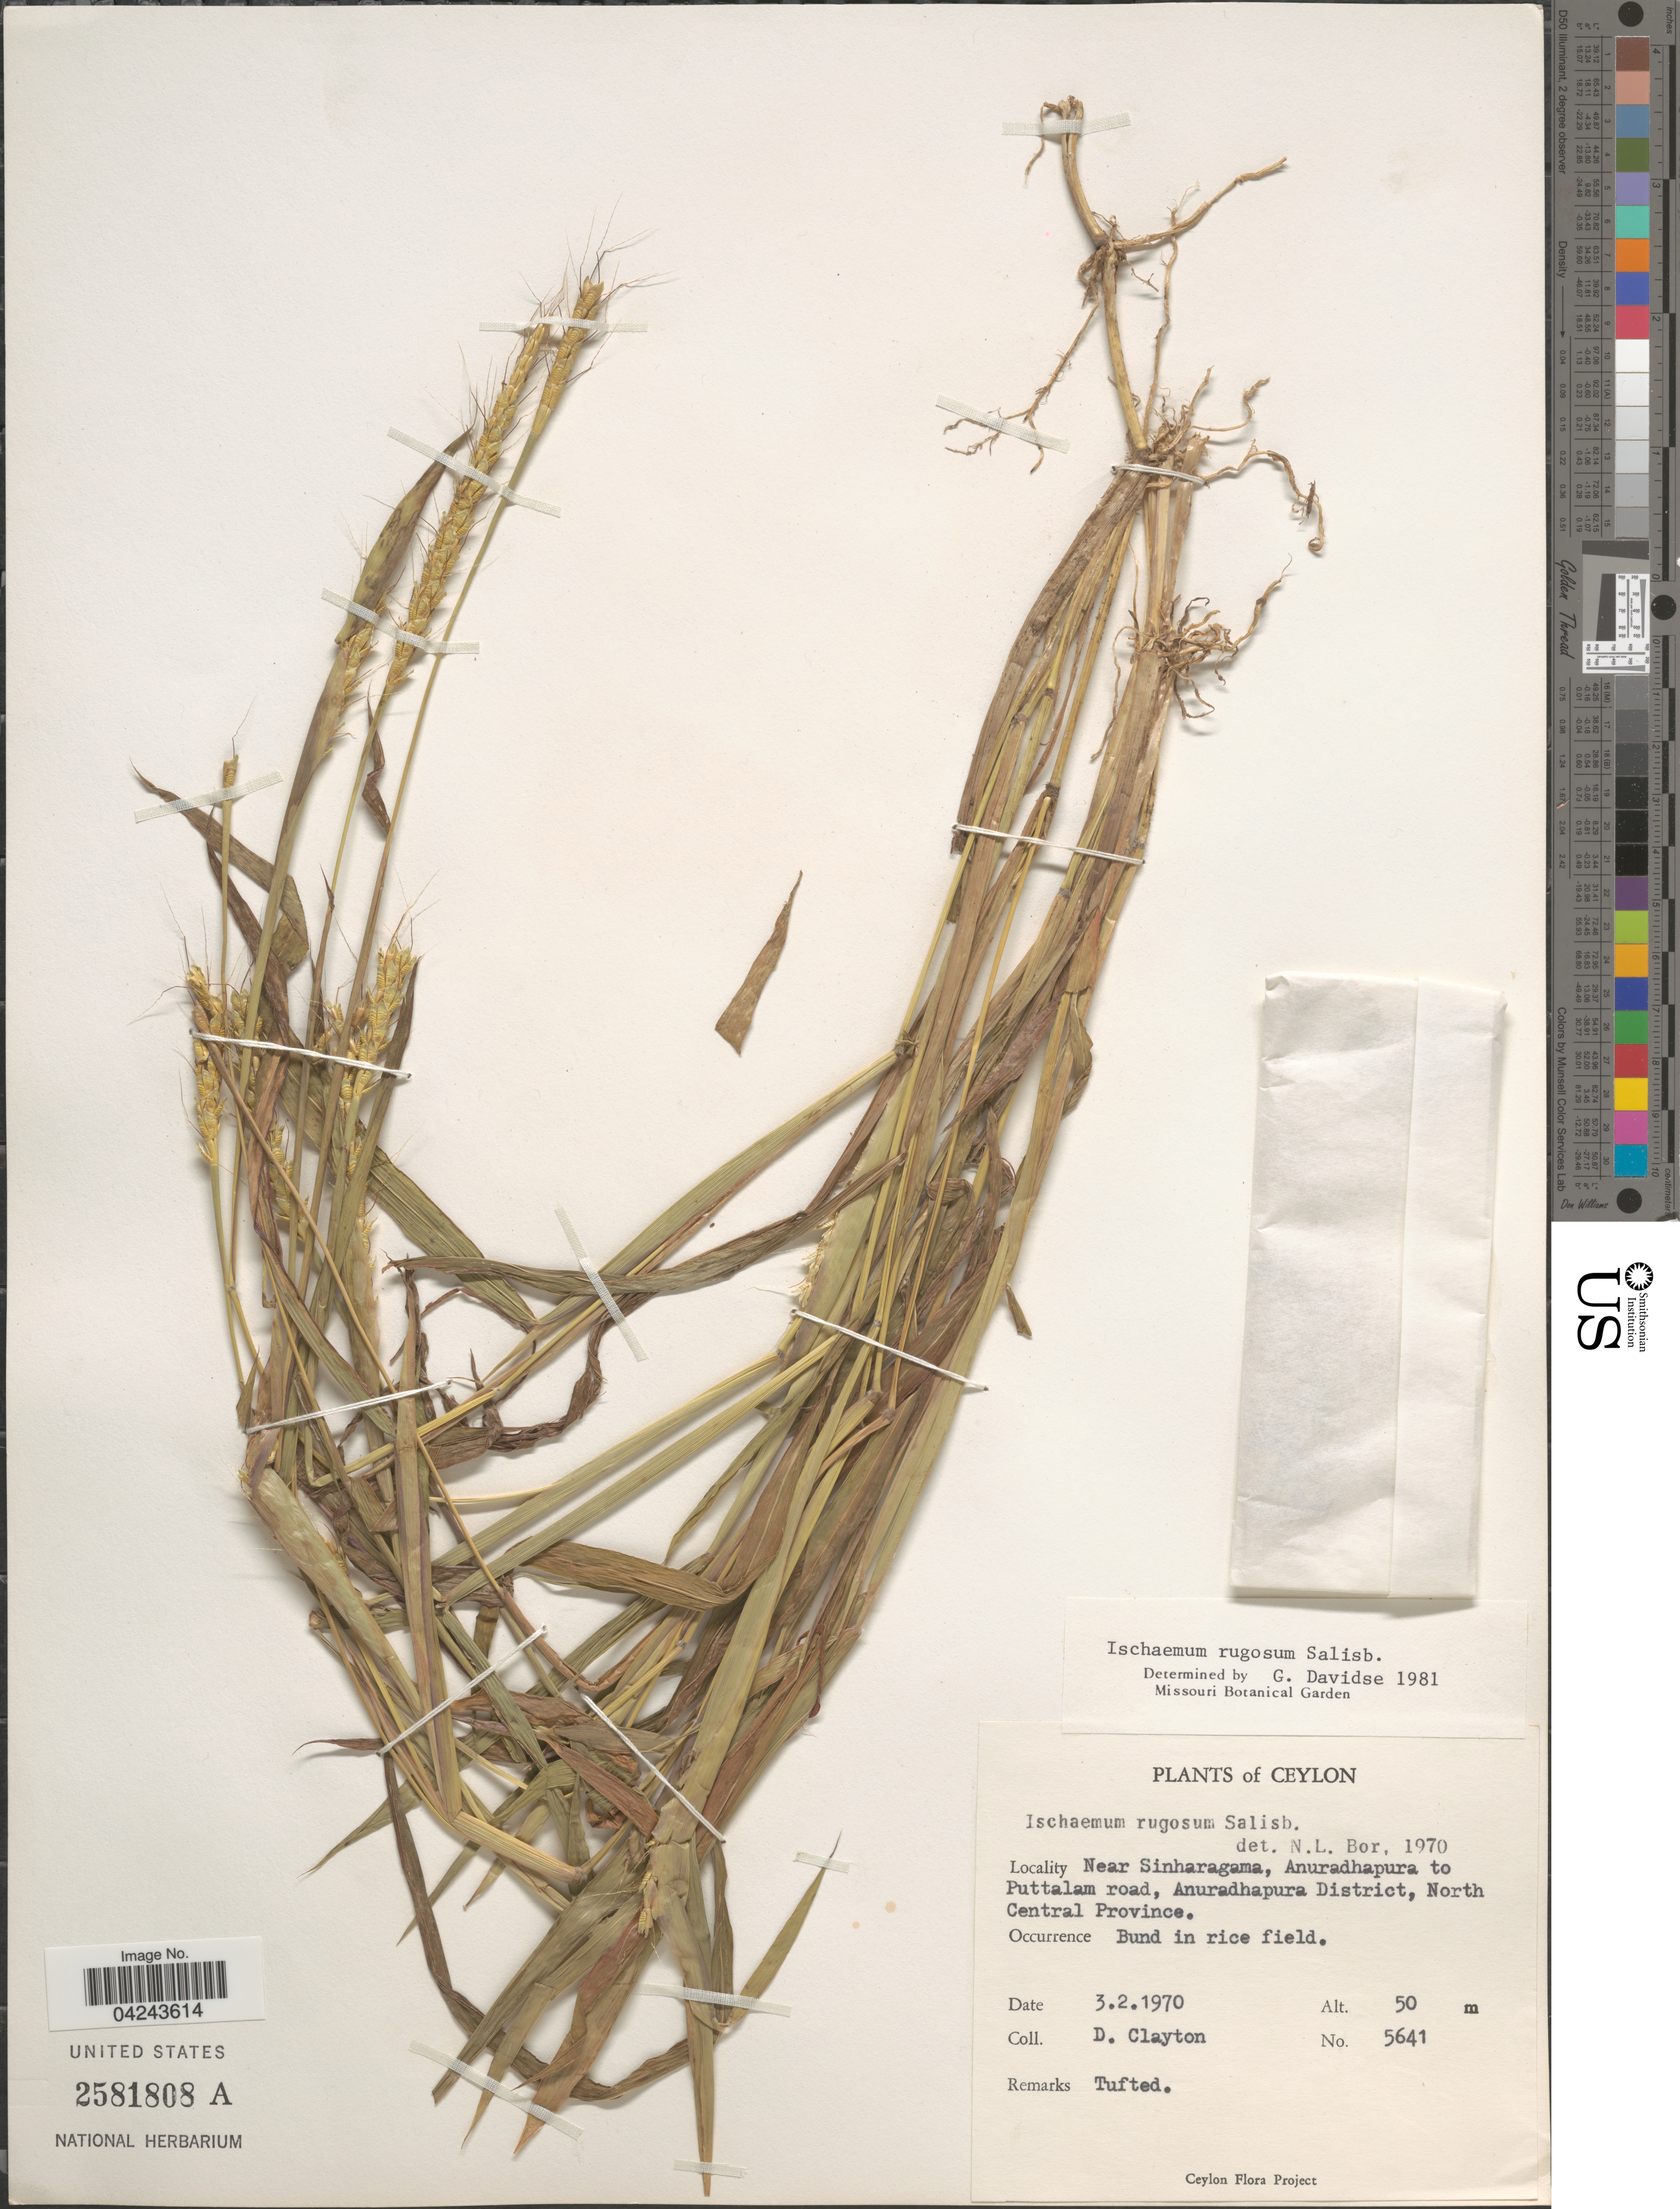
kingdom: Plantae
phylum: Tracheophyta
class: Liliopsida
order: Poales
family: Poaceae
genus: Ischaemum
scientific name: Ischaemum rugosum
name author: Salisb.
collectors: D. Clayton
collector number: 5641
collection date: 1970-02-03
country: Sri Lanka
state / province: North Central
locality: Ceylon. Near Sinharagama, Anuradhapura to Puttalam road, Anuradhapura District.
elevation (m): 50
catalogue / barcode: US 2581808A